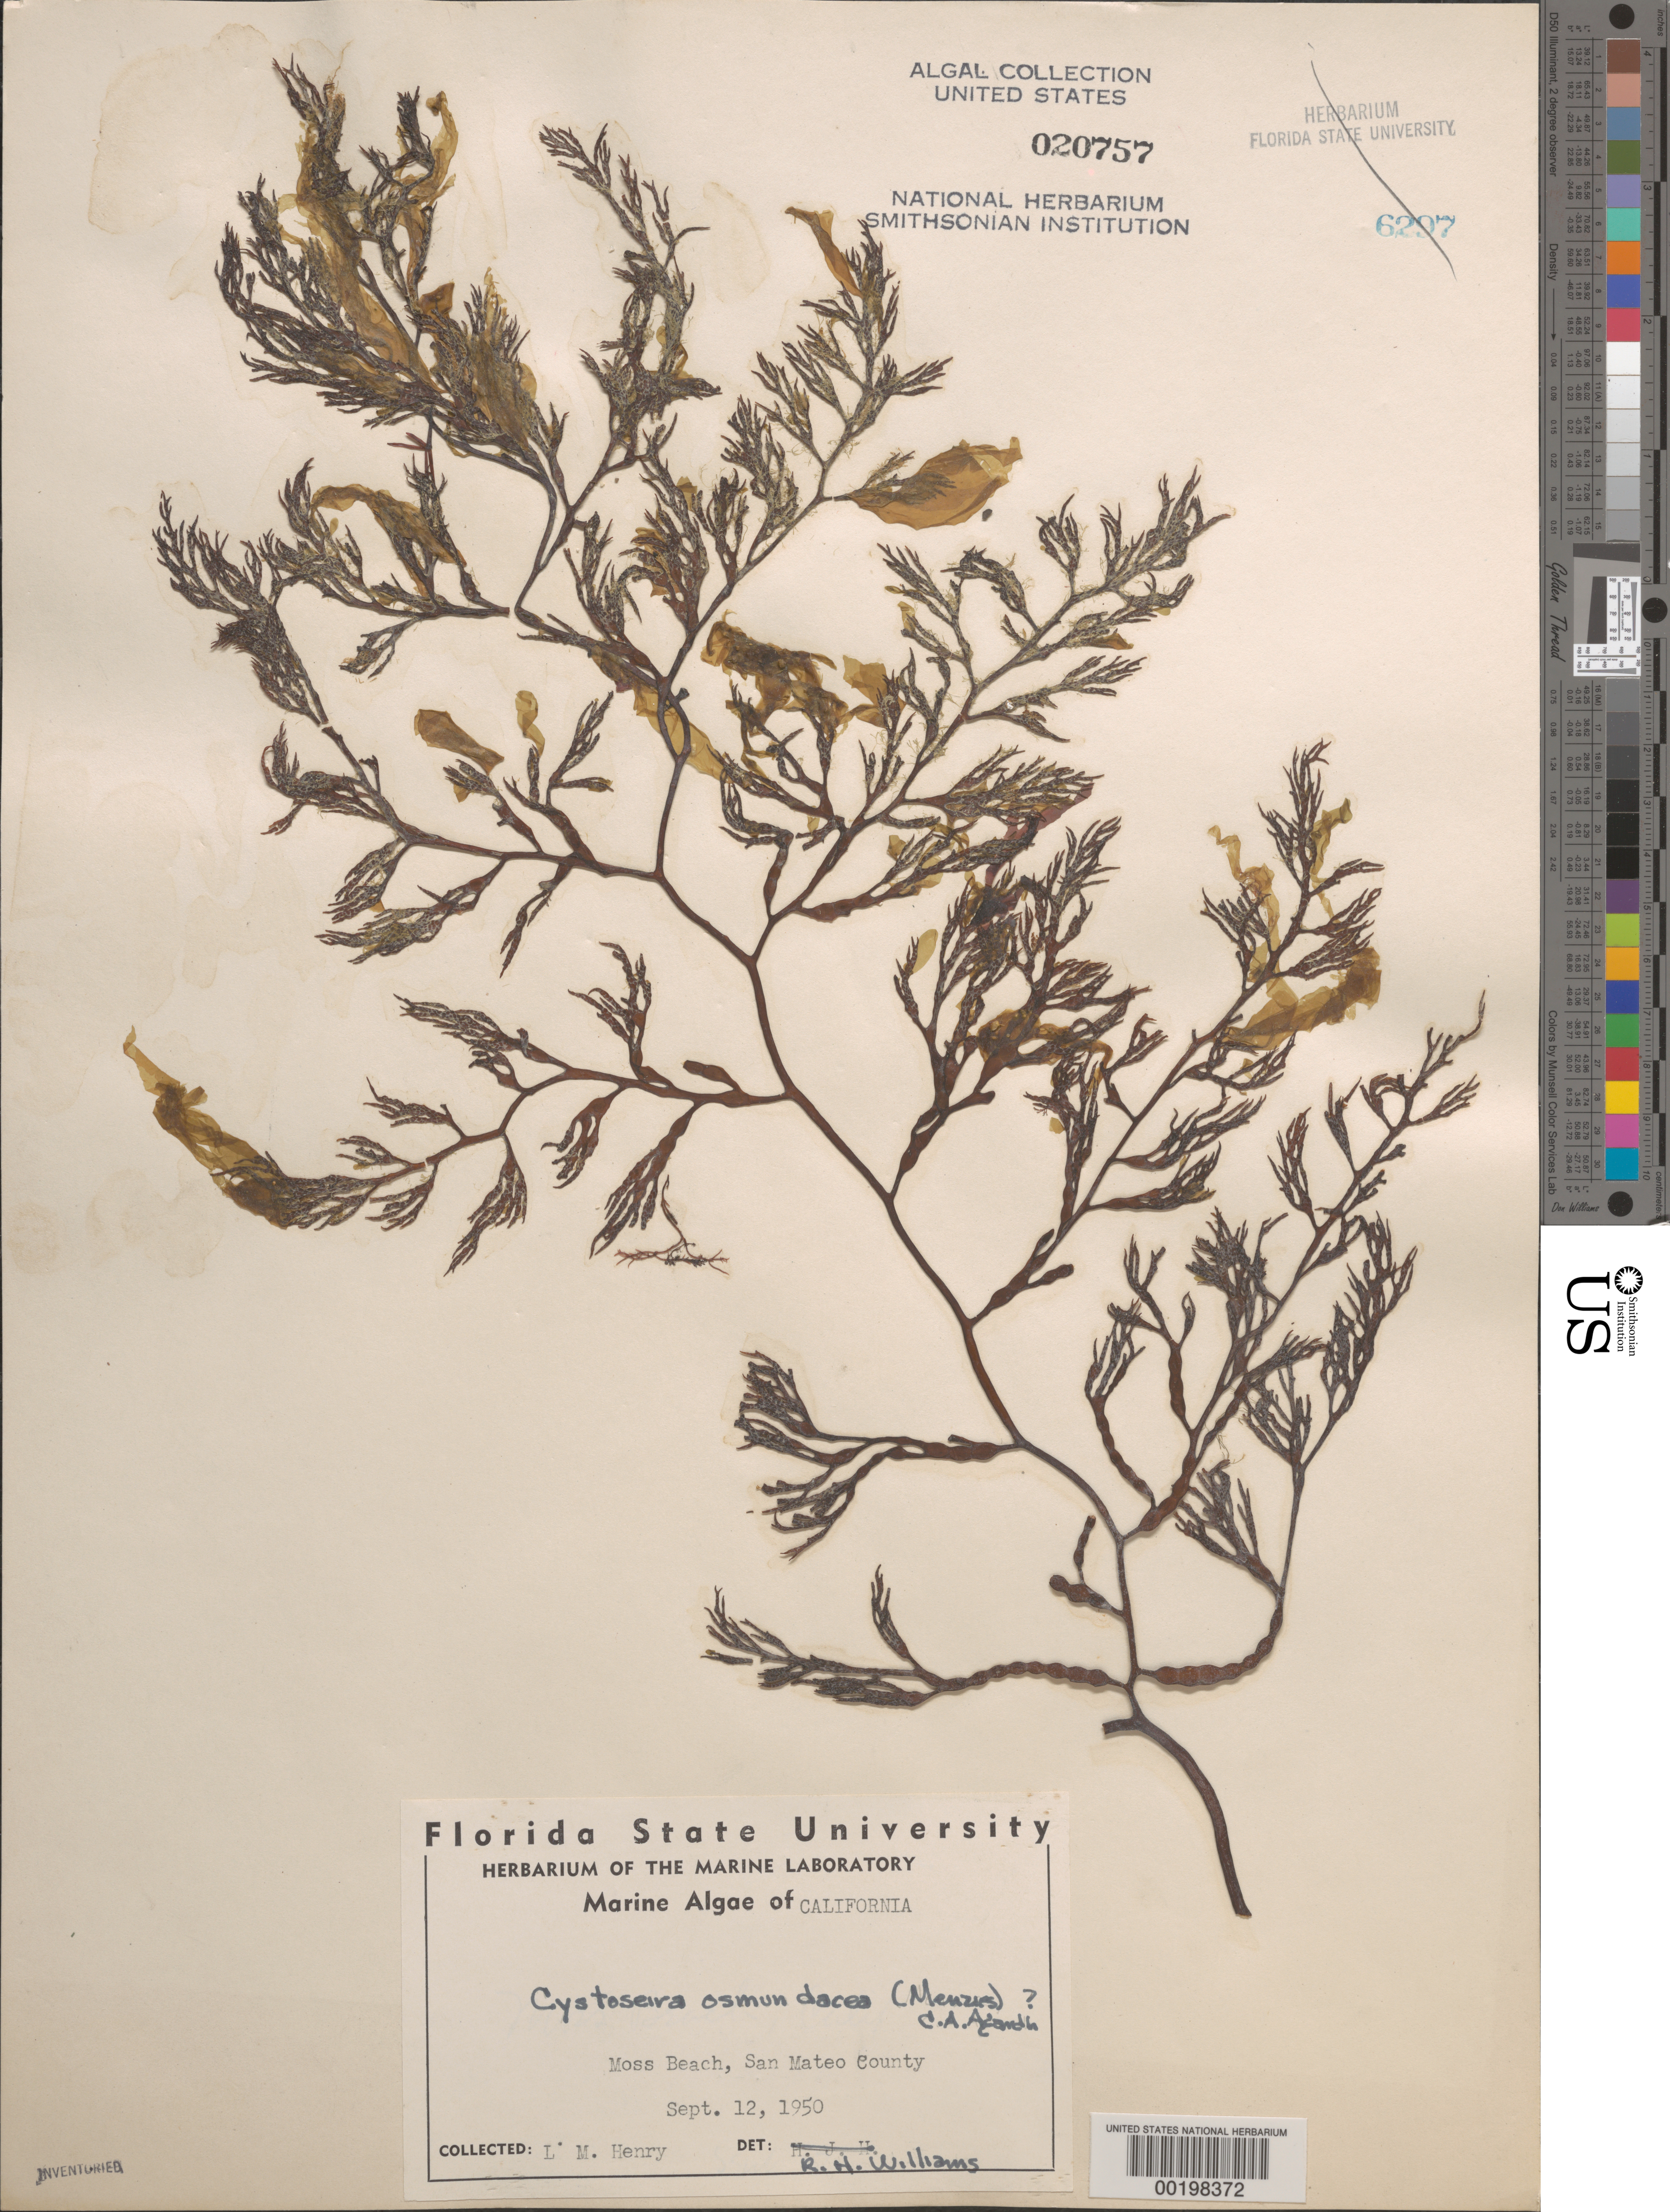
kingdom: Chromista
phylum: Ochrophyta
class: Phaeophyceae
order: Fucales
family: Sargassaceae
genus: Cystoseira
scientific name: Cystoseira osmundacea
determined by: Williams, R. H.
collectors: L. Henry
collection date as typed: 12 Sep 1950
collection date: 1950-09-12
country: United States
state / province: California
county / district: San Mateo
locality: Moss Beach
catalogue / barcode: US 20757